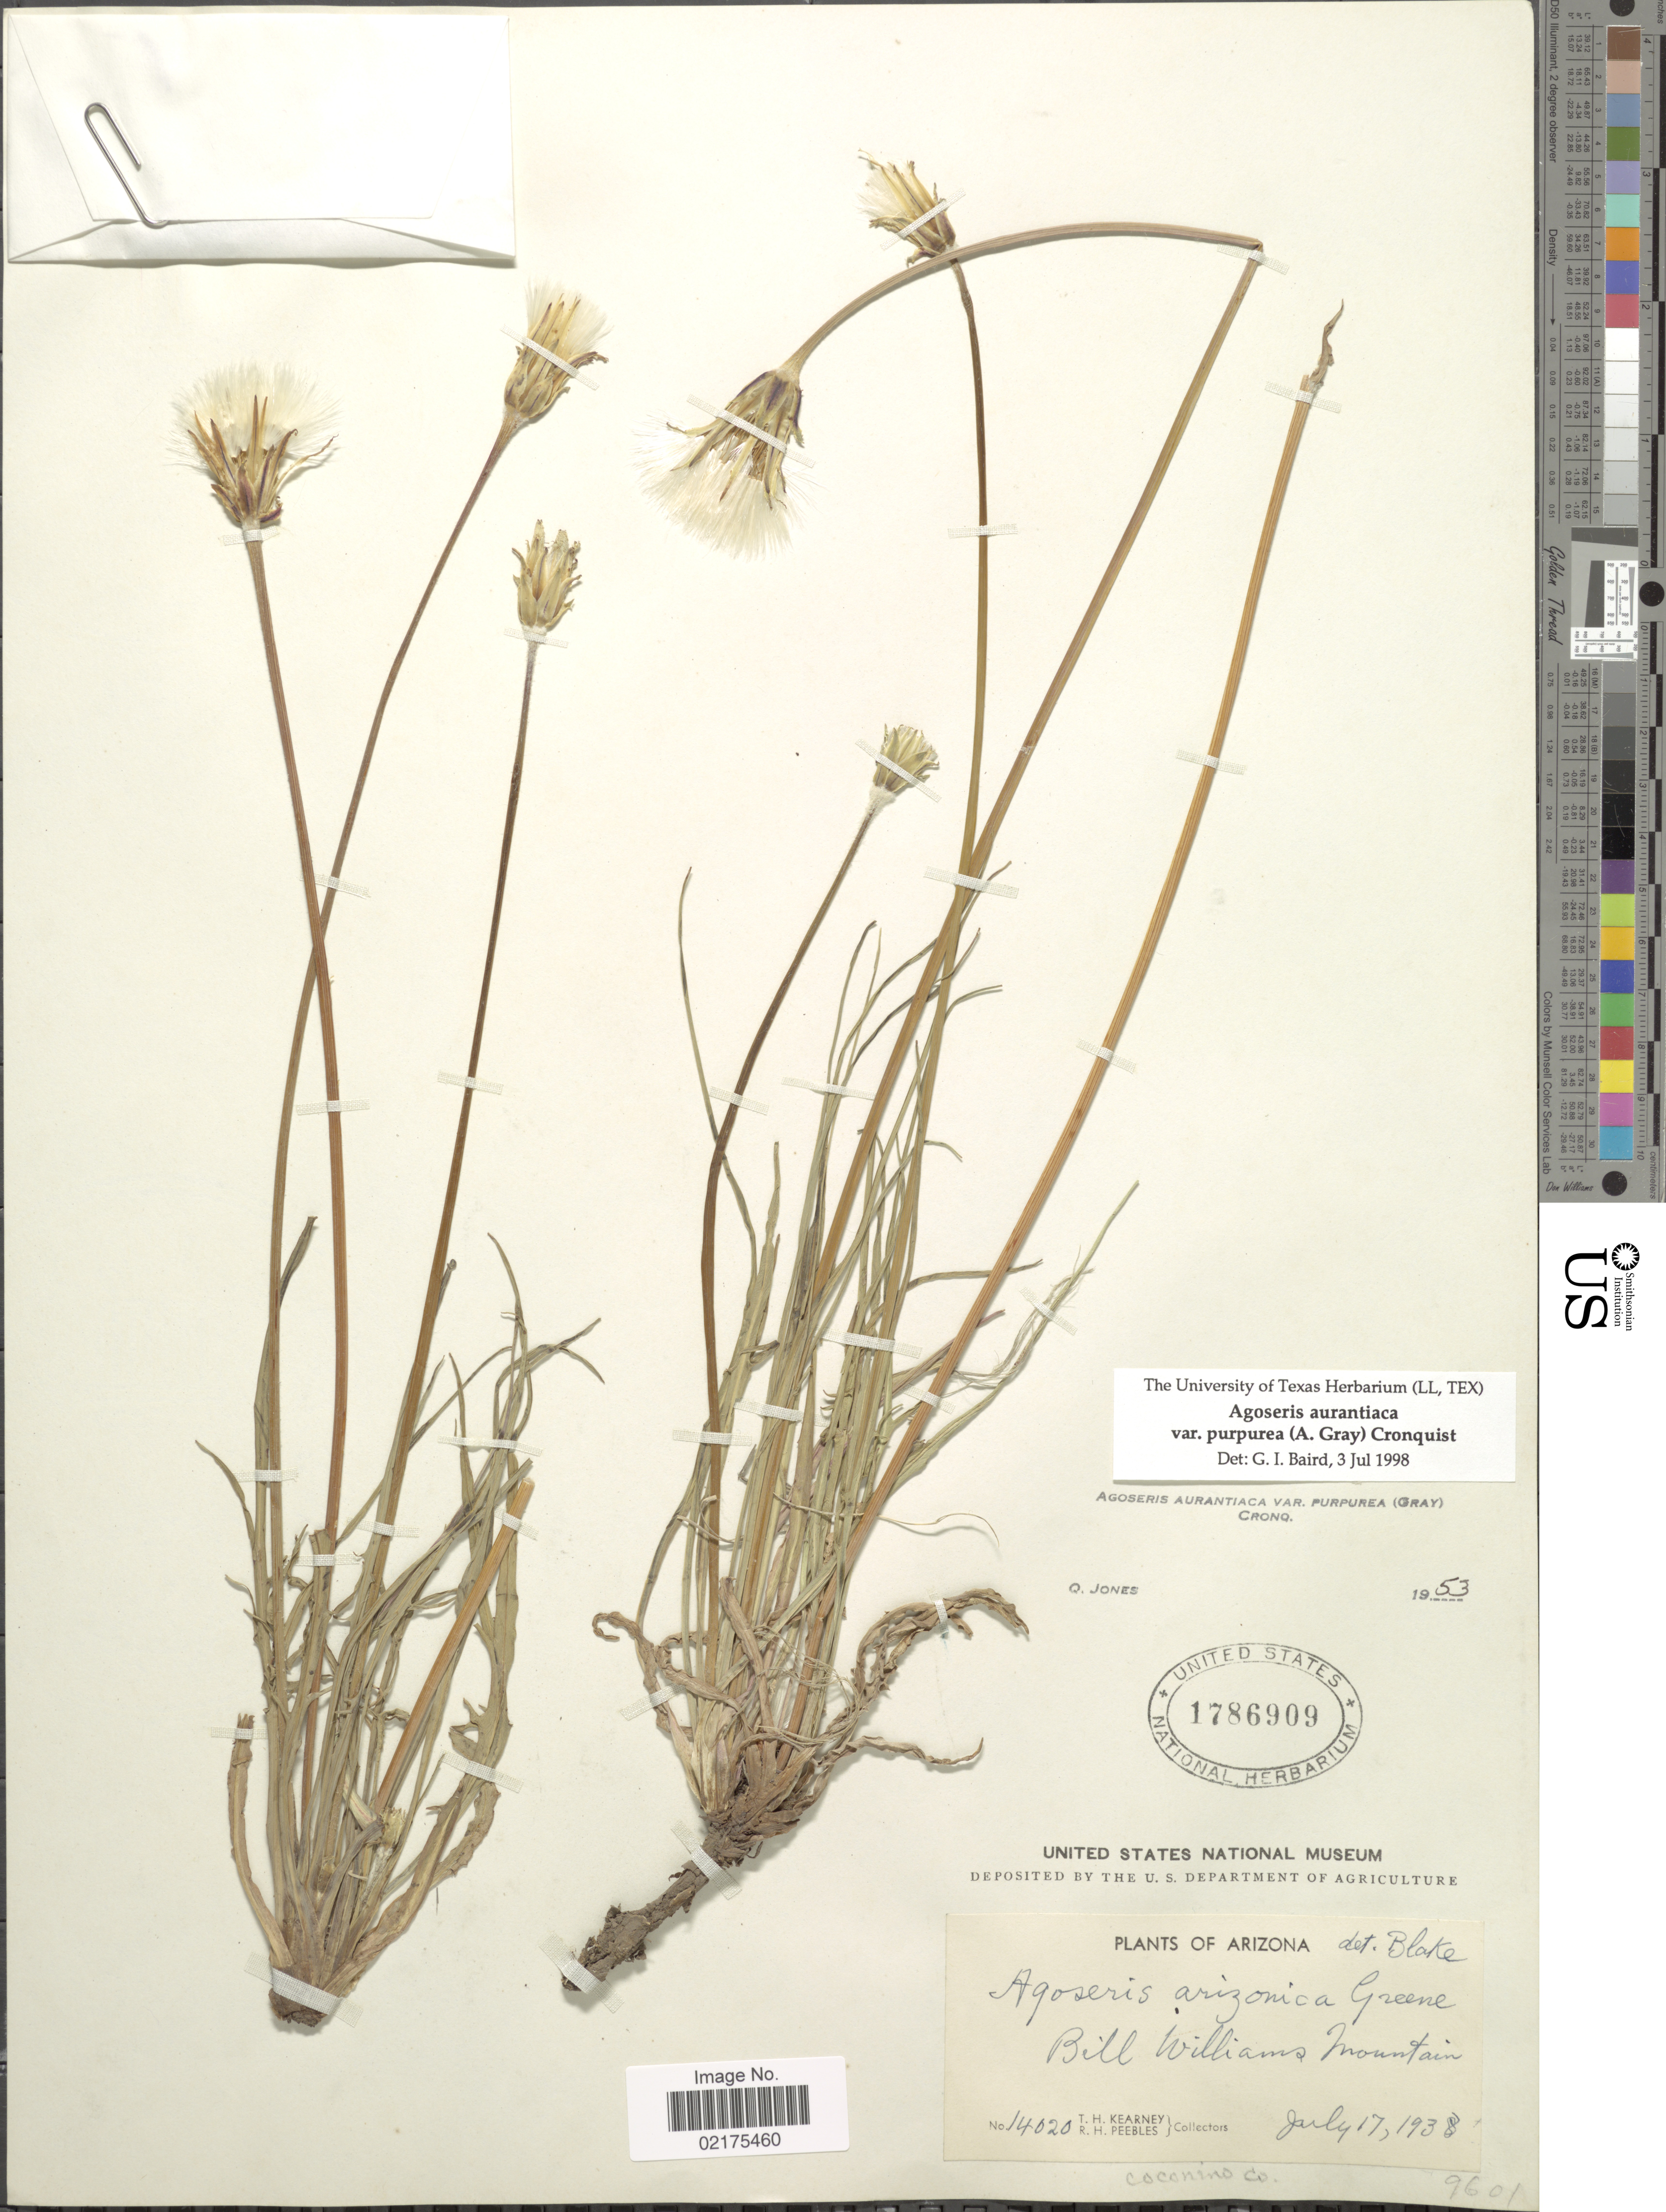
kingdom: Plantae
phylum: Tracheophyta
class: Magnoliopsida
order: Asterales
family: Asteraceae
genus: Agoseris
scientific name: Agoseris aurantiaca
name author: (Hook.) Greene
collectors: T. H. Kearney & R. H. Peebles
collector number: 14020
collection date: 1938-07-17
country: United States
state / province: Arizona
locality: Bill Williams Mountain, Coconino Co.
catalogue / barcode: US 1786909